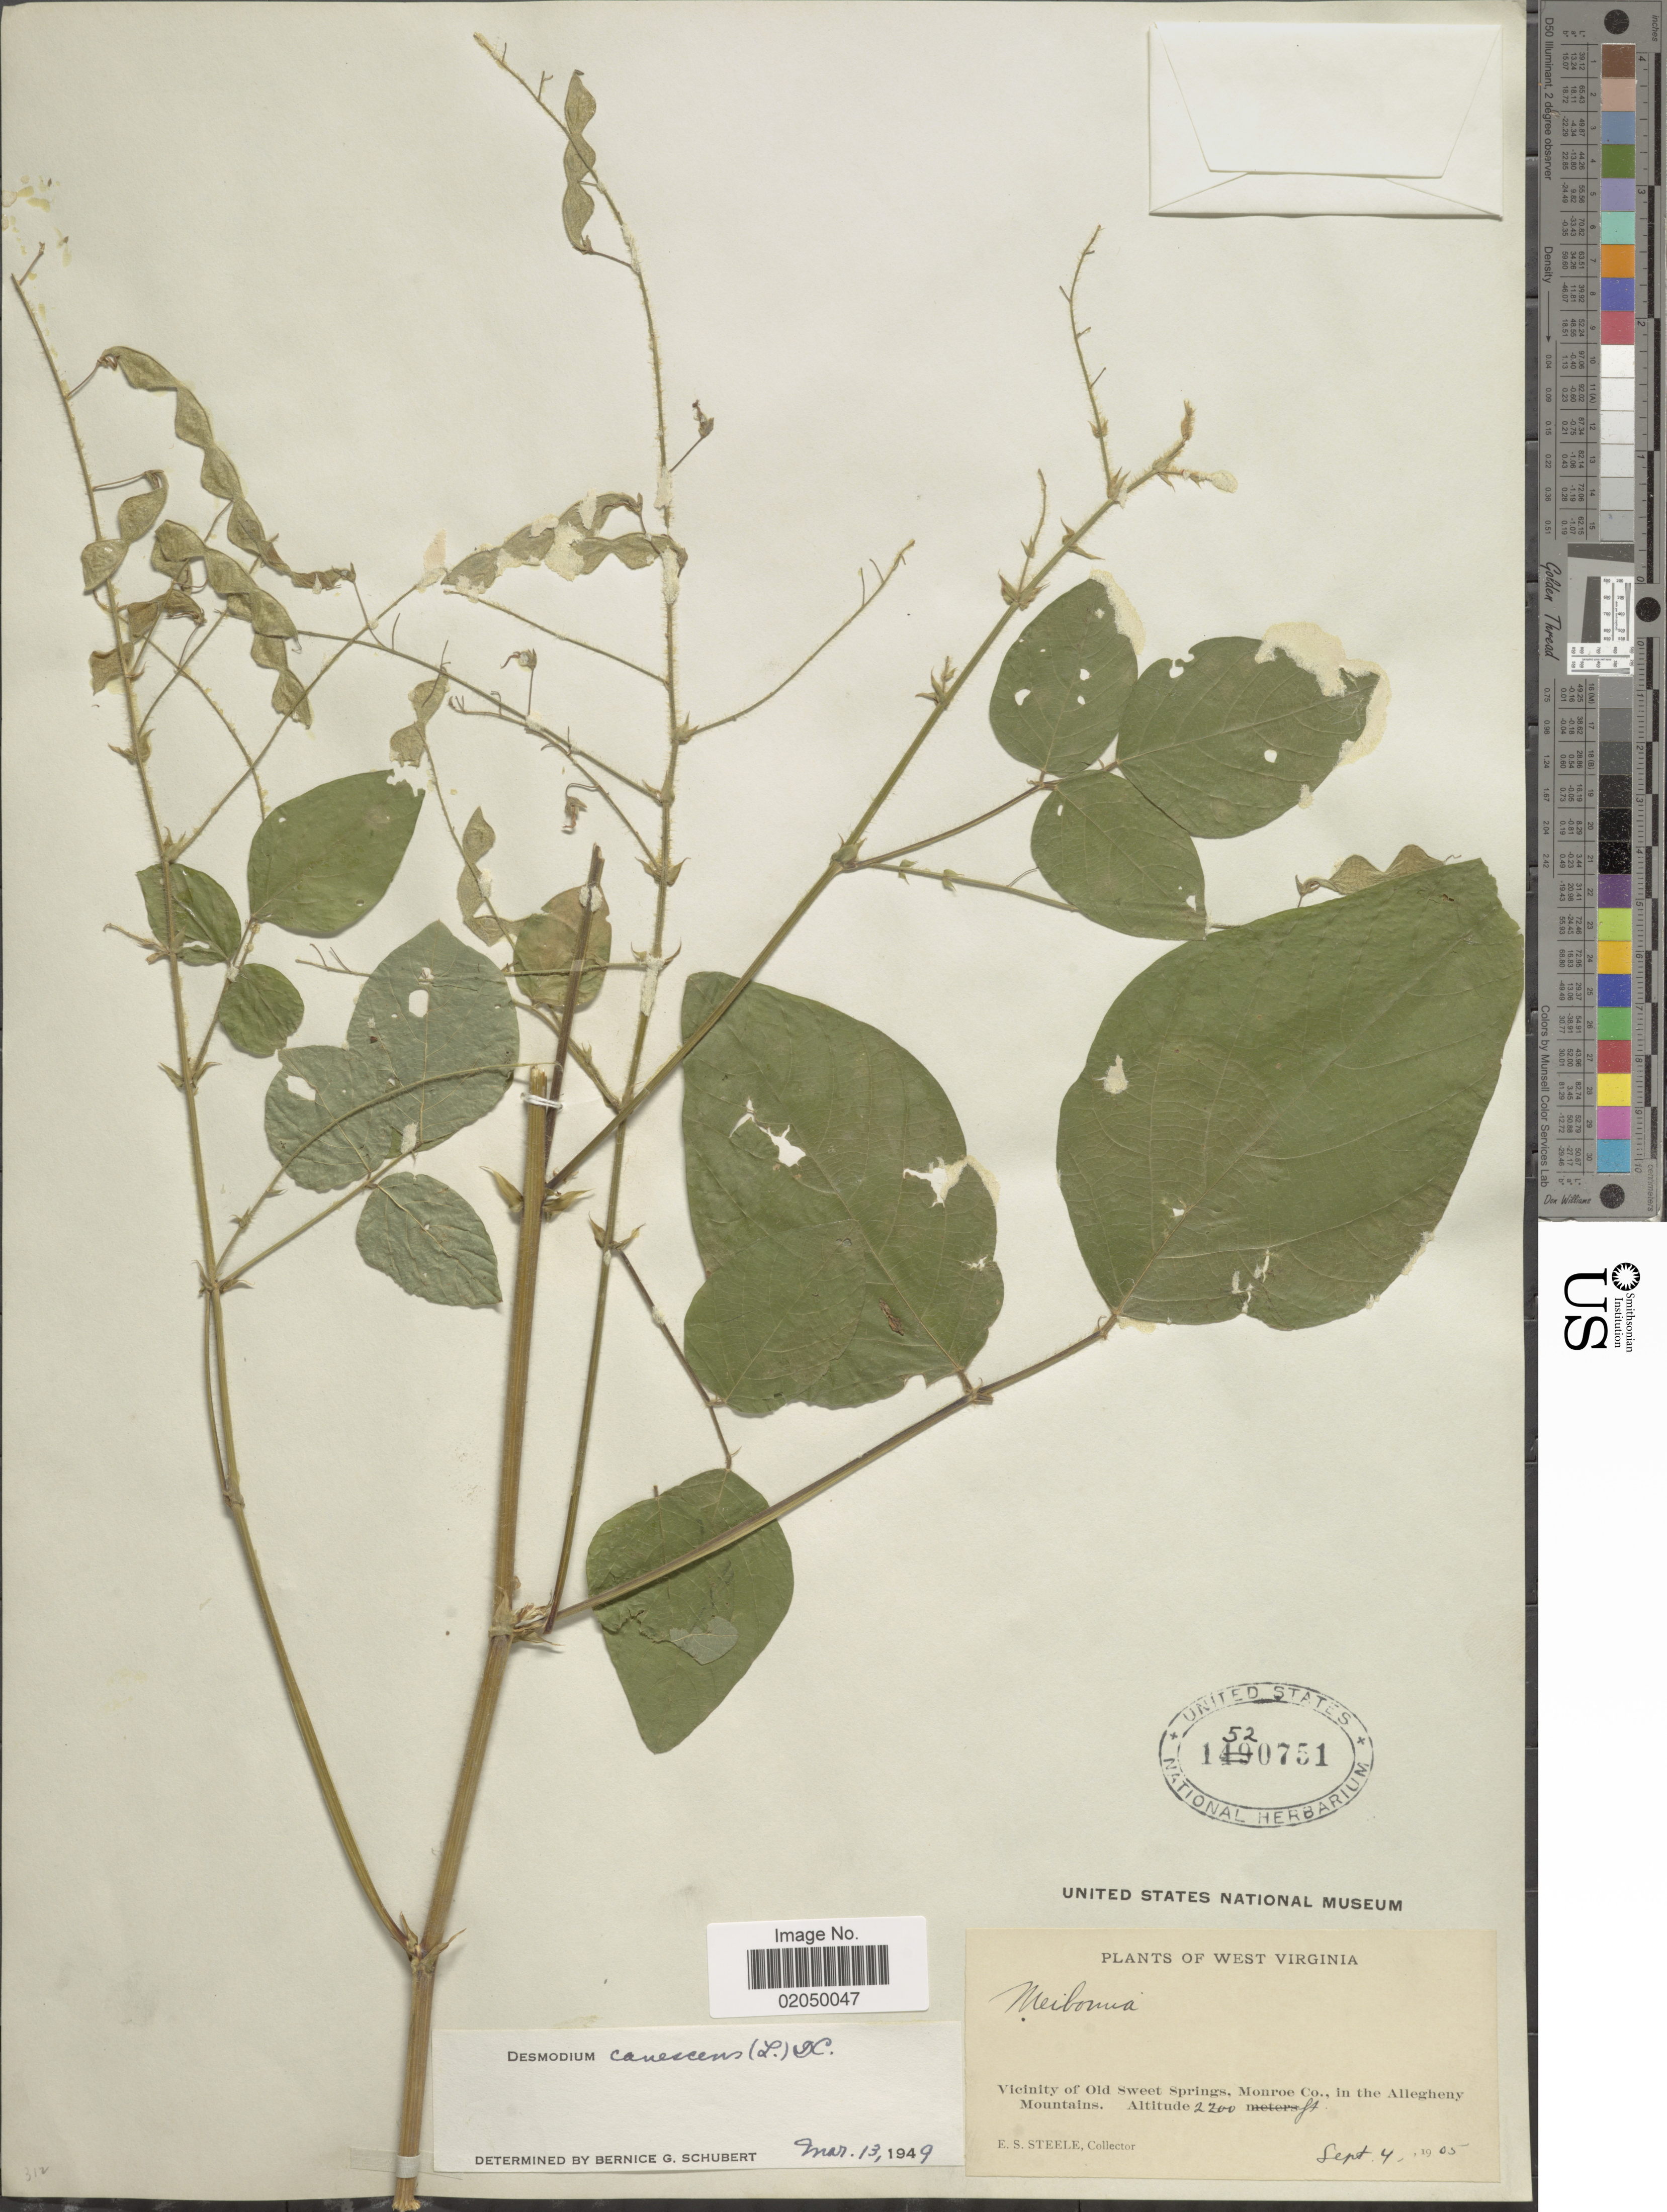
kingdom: Plantae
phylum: Tracheophyta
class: Magnoliopsida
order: Fabales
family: Fabaceae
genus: Desmodium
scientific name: Desmodium canescens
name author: (L.) DC.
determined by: Schubert, Bernice G.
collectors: E. Steele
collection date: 1905-09-04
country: United States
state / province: West Virginia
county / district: Monroe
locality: Vicinity of Old Sweet Springs, Monroe Co., in the Allegheny Mountains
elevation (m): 671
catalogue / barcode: US 1520751